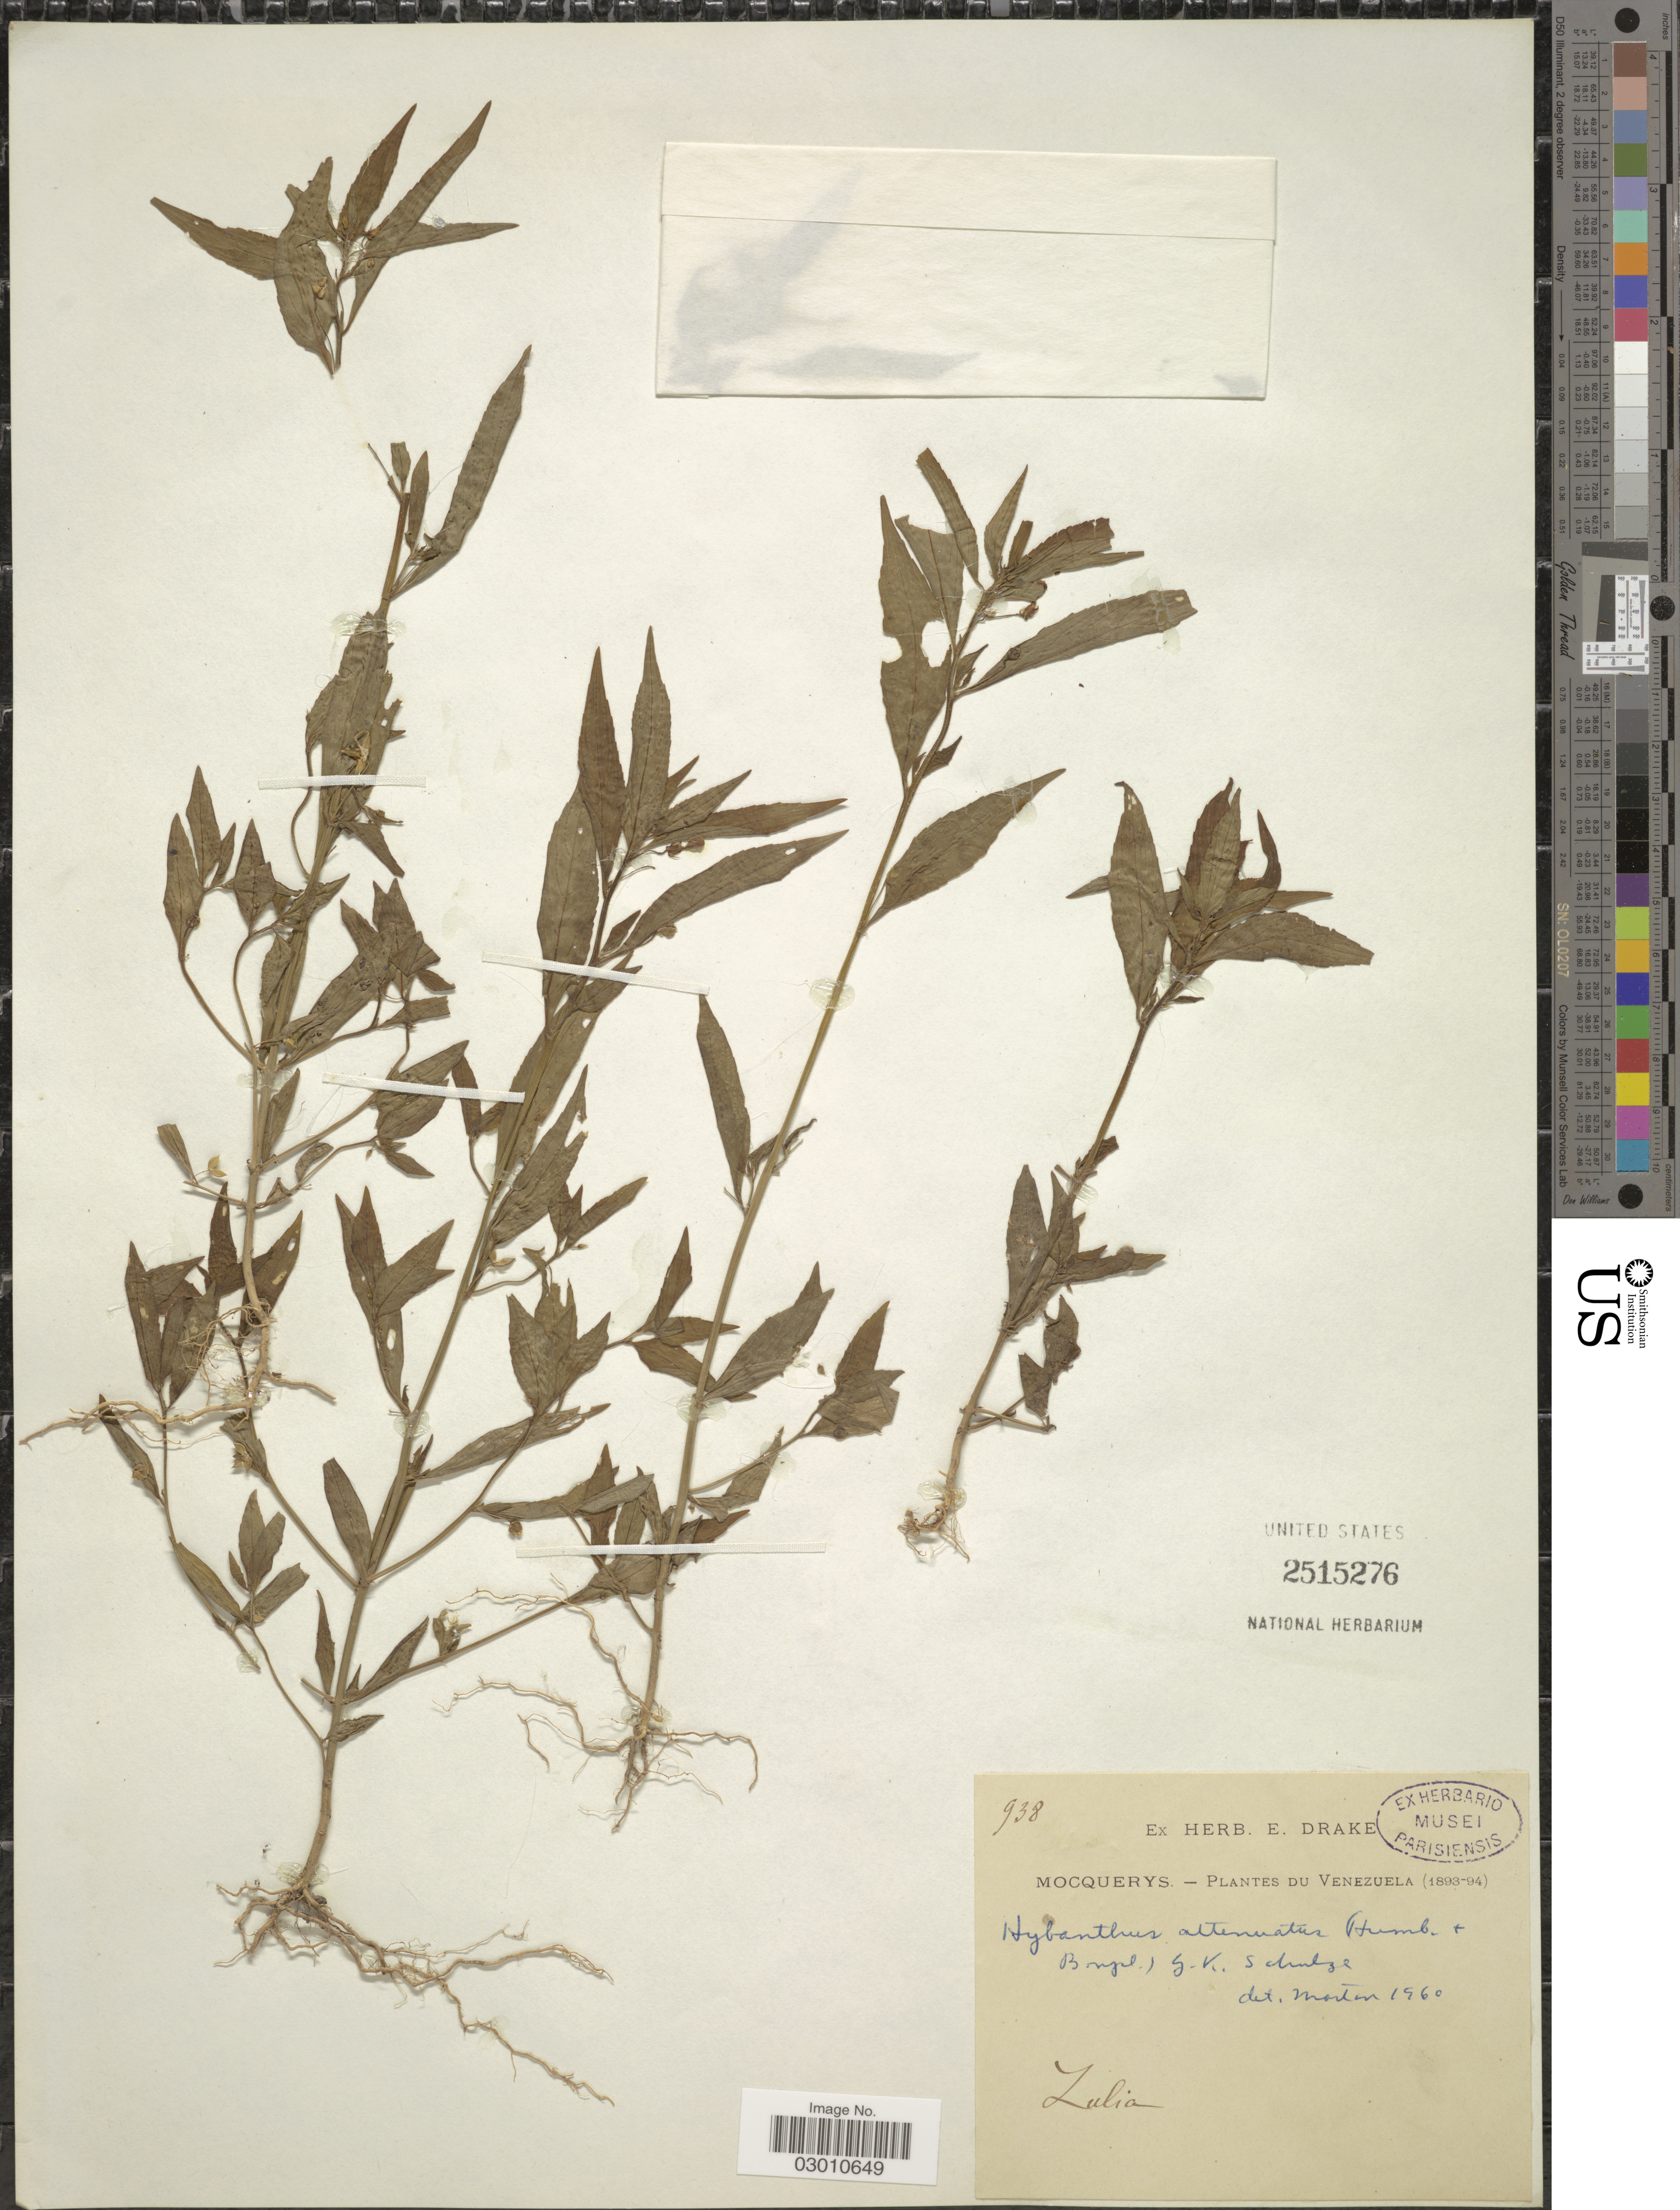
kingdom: Plantae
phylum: Tracheophyta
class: Magnoliopsida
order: Malpighiales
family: Violaceae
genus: Pombalia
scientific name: Pombalia attenuata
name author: (Humb. & Bonpl. ex Willd.) Paula-Souza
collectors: A. Mocquerys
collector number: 938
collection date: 1893/1894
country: Venezuela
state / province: Zulia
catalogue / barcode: US 2515276